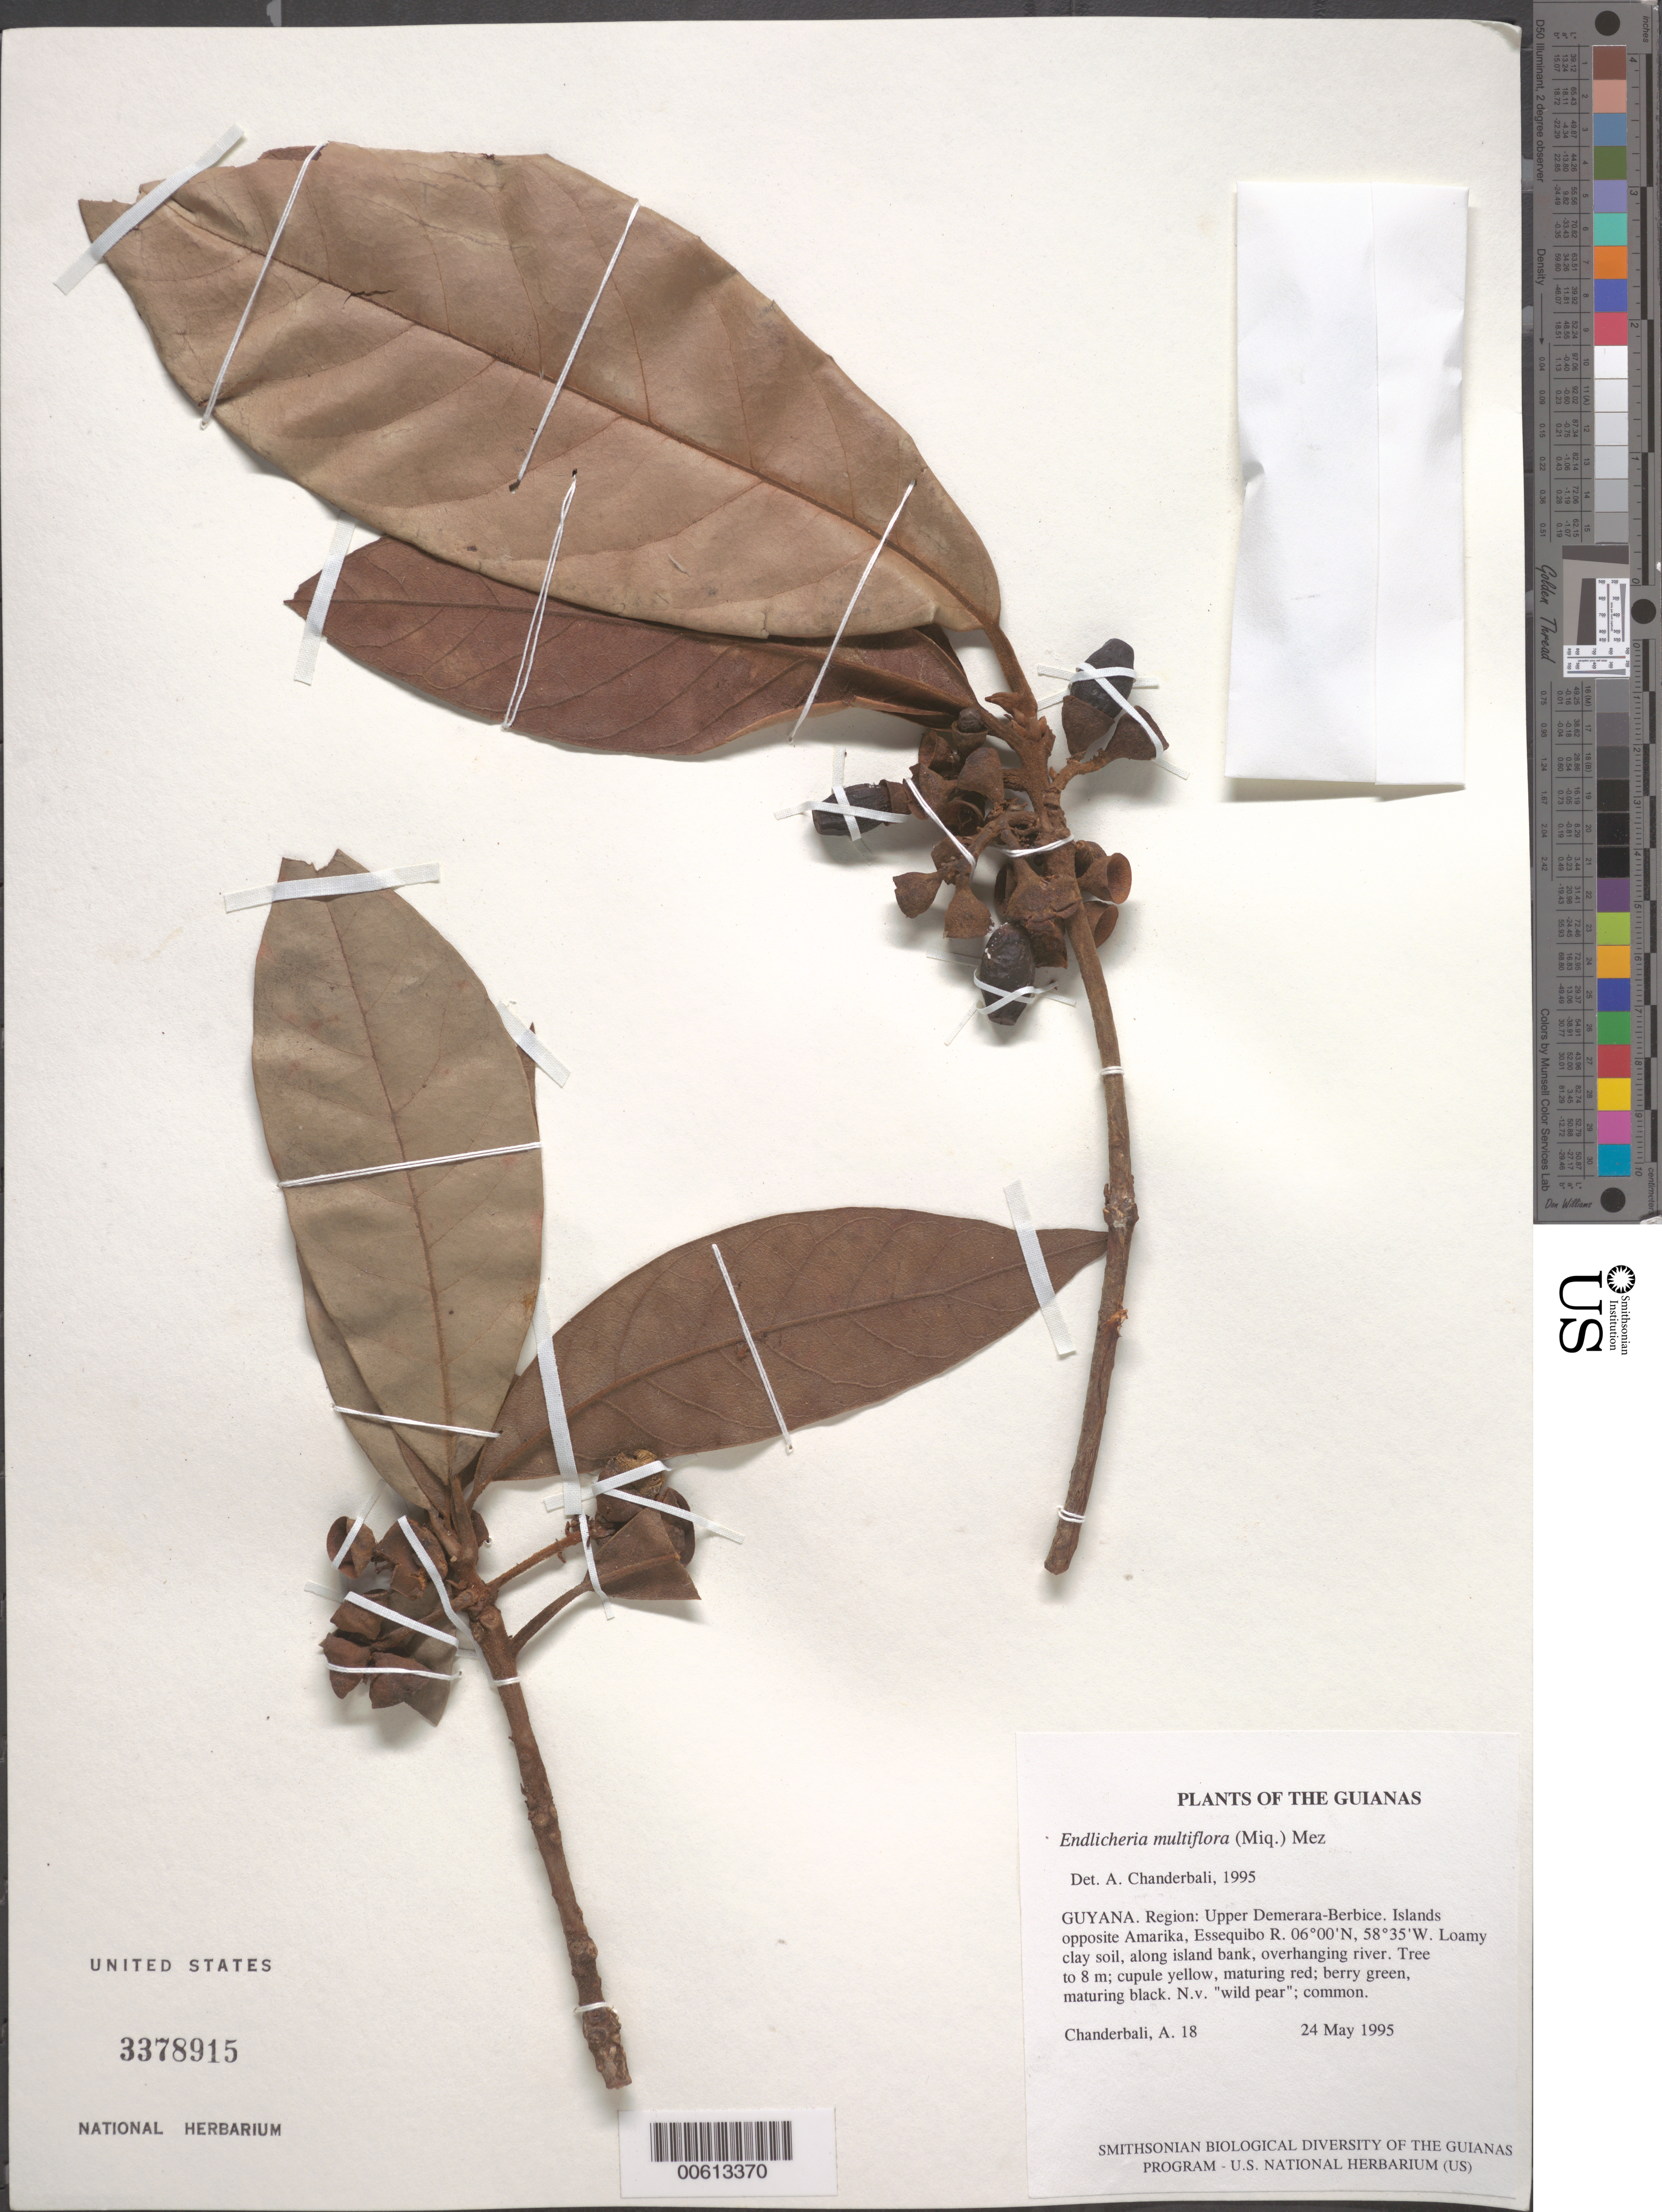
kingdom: Plantae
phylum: Tracheophyta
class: Magnoliopsida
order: Laurales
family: Lauraceae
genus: Endlicheria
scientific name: Endlicheria mulitflora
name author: (Micx.) Mez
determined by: Chanderbali, Andre Shashi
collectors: A. S. Chanderbali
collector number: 0018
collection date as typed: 24 May 1995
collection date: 1995-05-24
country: Guyana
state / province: U. Demerara-Berbice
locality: Islands opposite Amarika, Essequibo R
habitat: Loamy clay soil, along island bank, overhanging river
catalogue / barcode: US 3378915